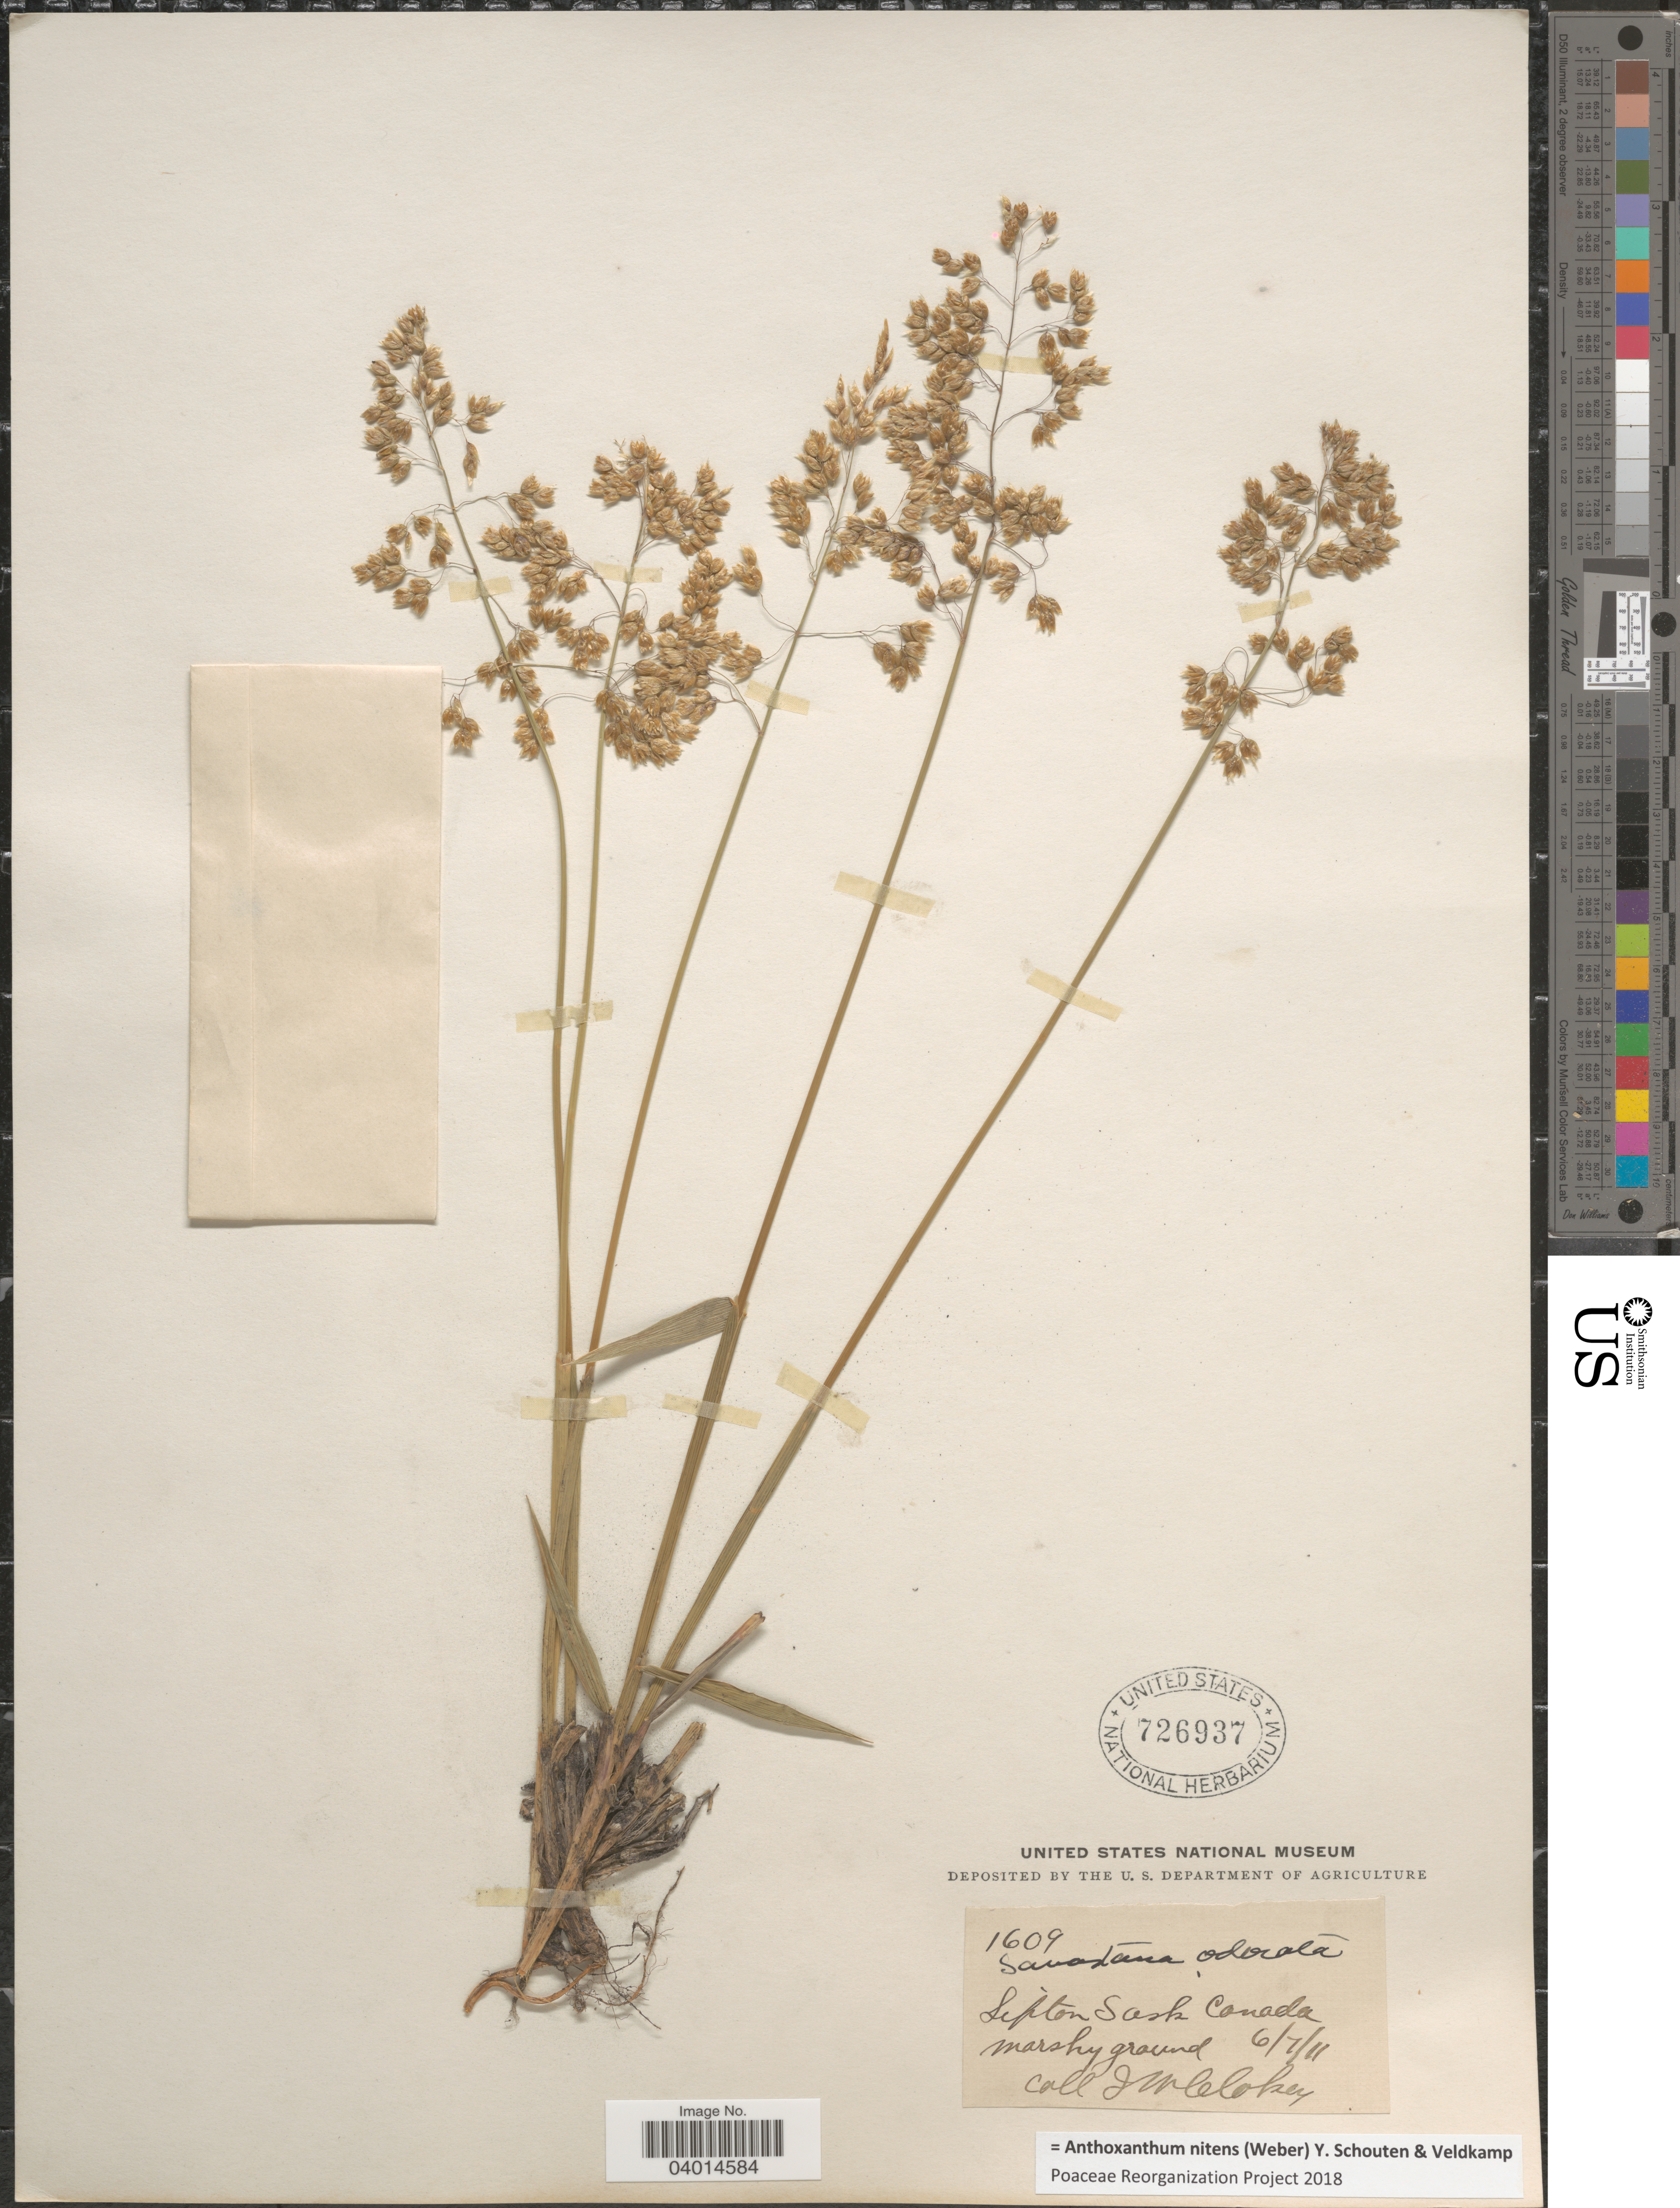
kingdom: Plantae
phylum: Tracheophyta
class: Liliopsida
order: Poales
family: Poaceae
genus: Anthoxanthum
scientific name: Anthoxanthum nitens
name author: (G.H. Weber) R.T.A. Schouten & Veldkamp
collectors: I. W. Clokey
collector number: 1609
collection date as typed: Transcribed d/m/y: 6/7/11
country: Canada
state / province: Saskatchewan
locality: Lipton.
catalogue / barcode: US 726937